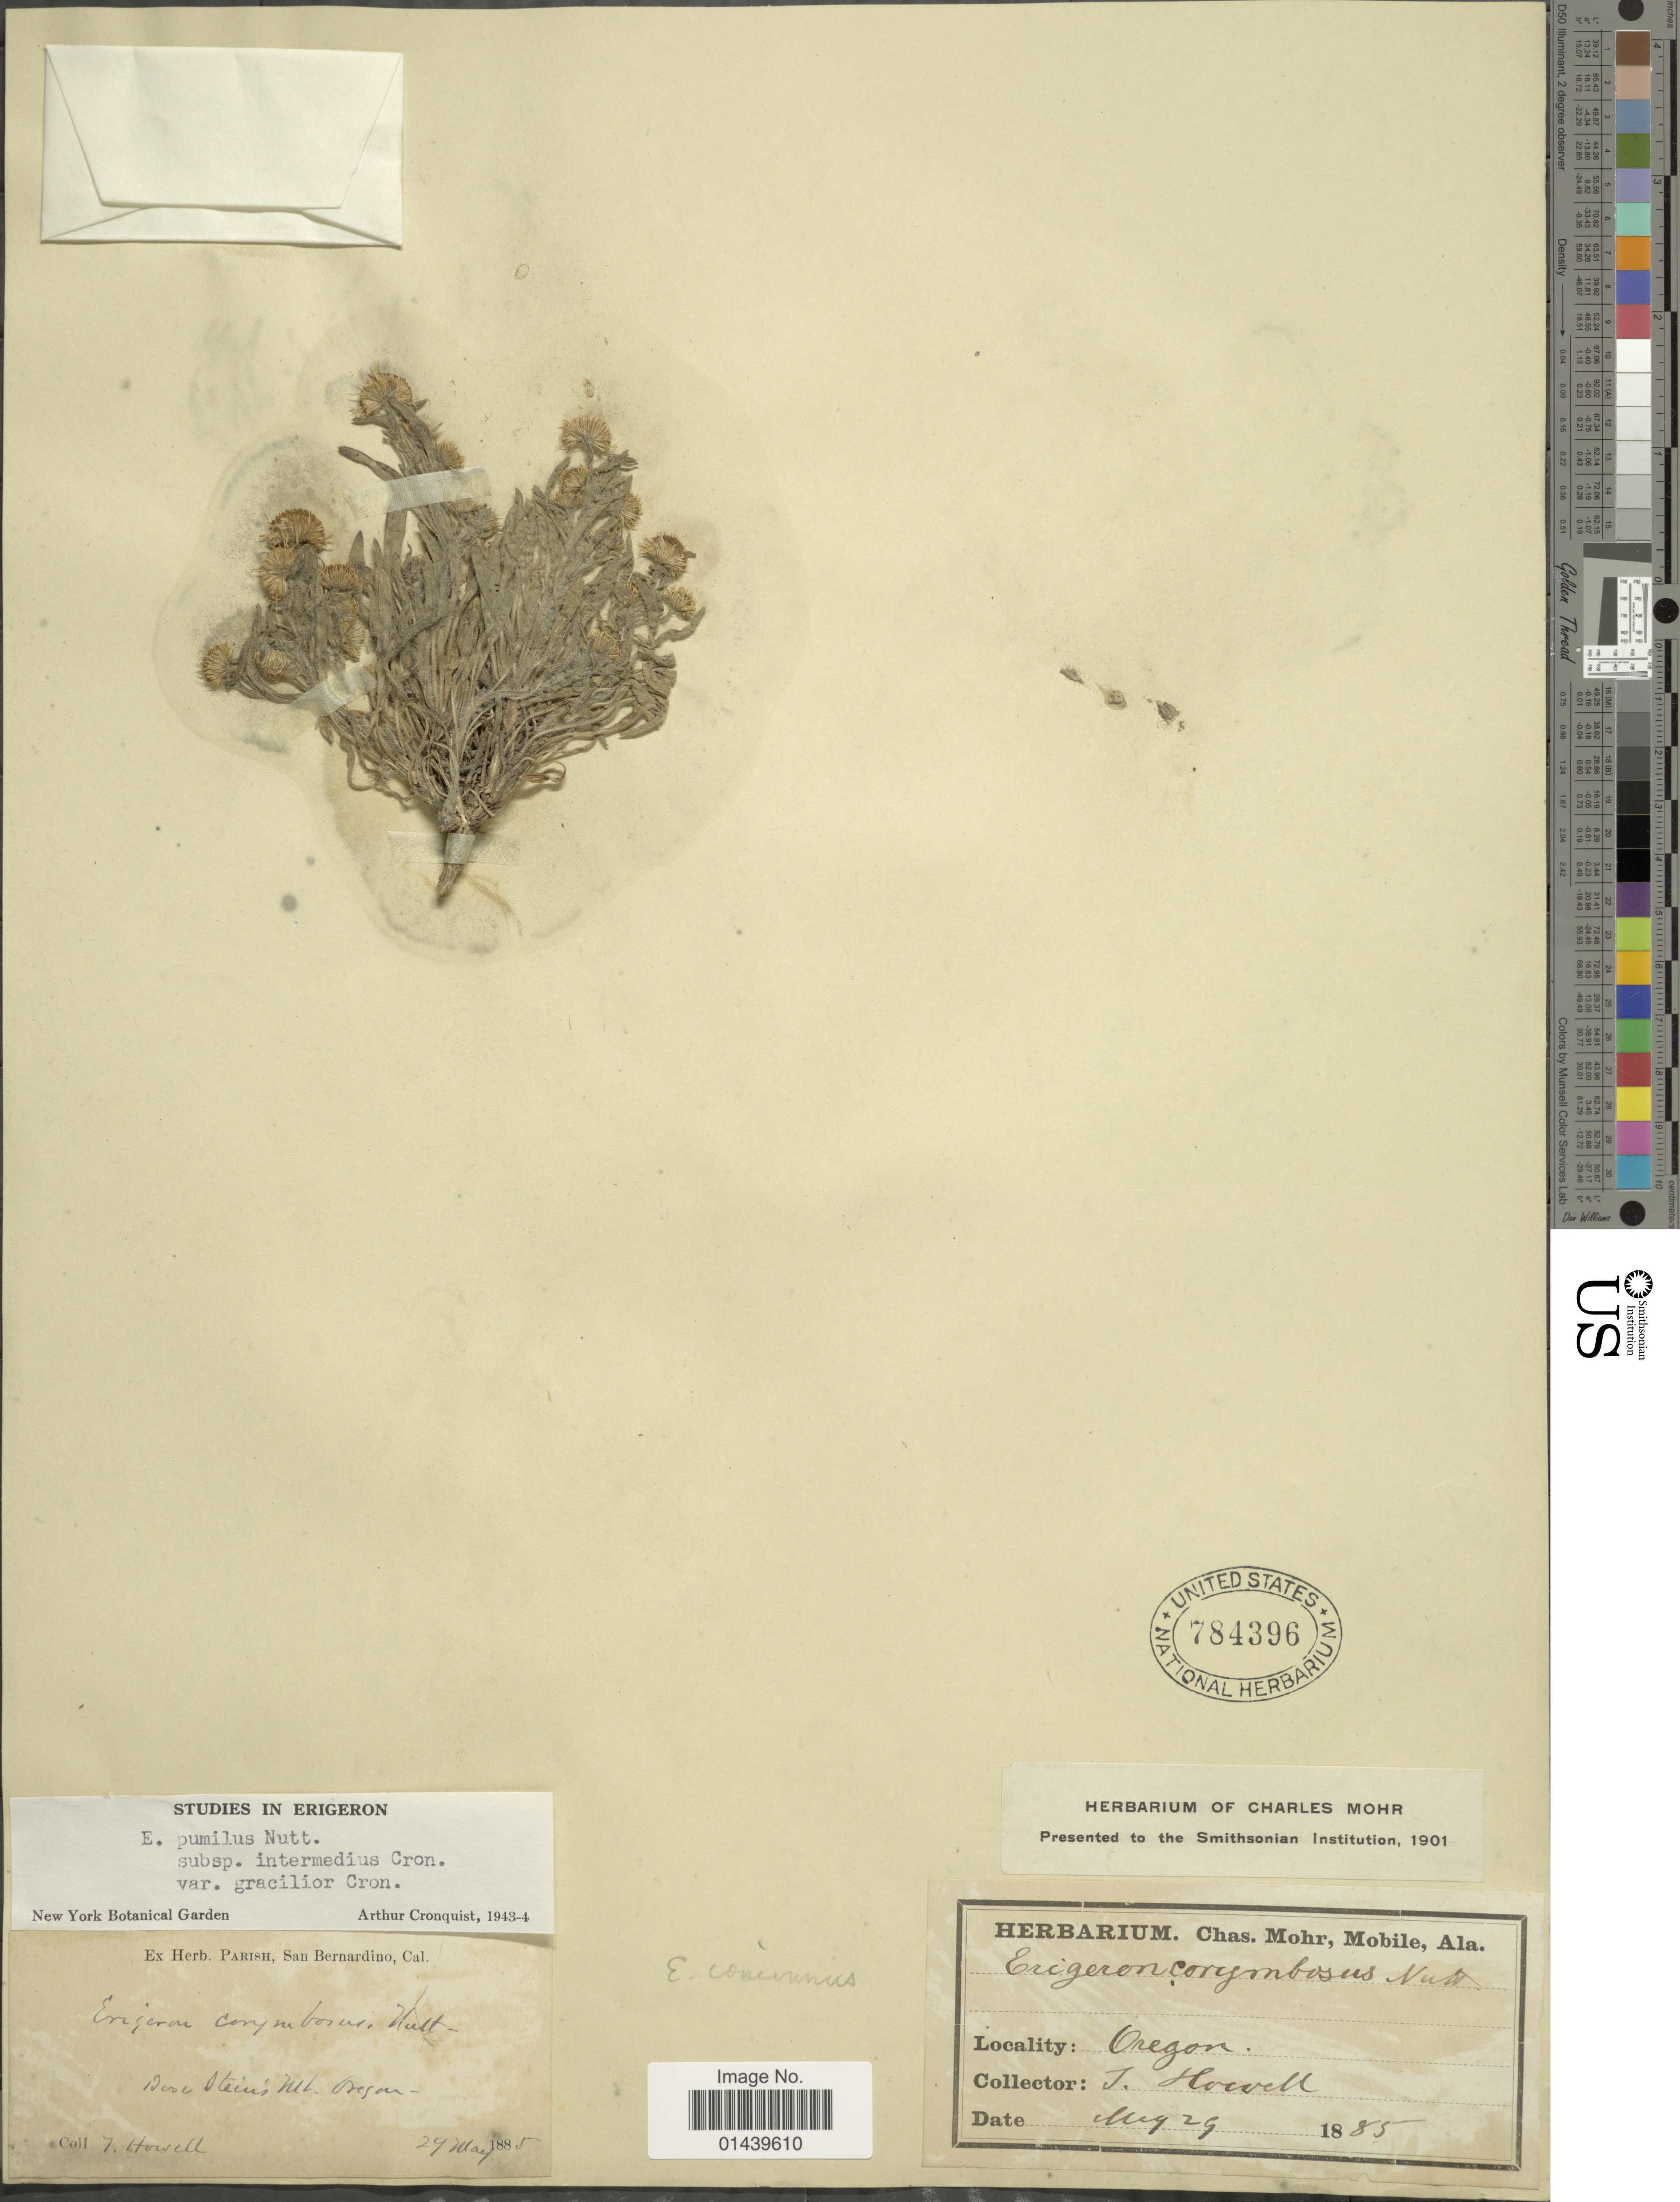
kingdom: Plantae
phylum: Tracheophyta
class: Magnoliopsida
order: Asterales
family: Asteraceae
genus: Erigeron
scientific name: Erigeron pumilus subsp. intermedius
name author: Cronq.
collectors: J. Howell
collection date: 1885-05-29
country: United States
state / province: Oregon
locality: Dese Steinis Mt. Oregon.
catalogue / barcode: US 784396